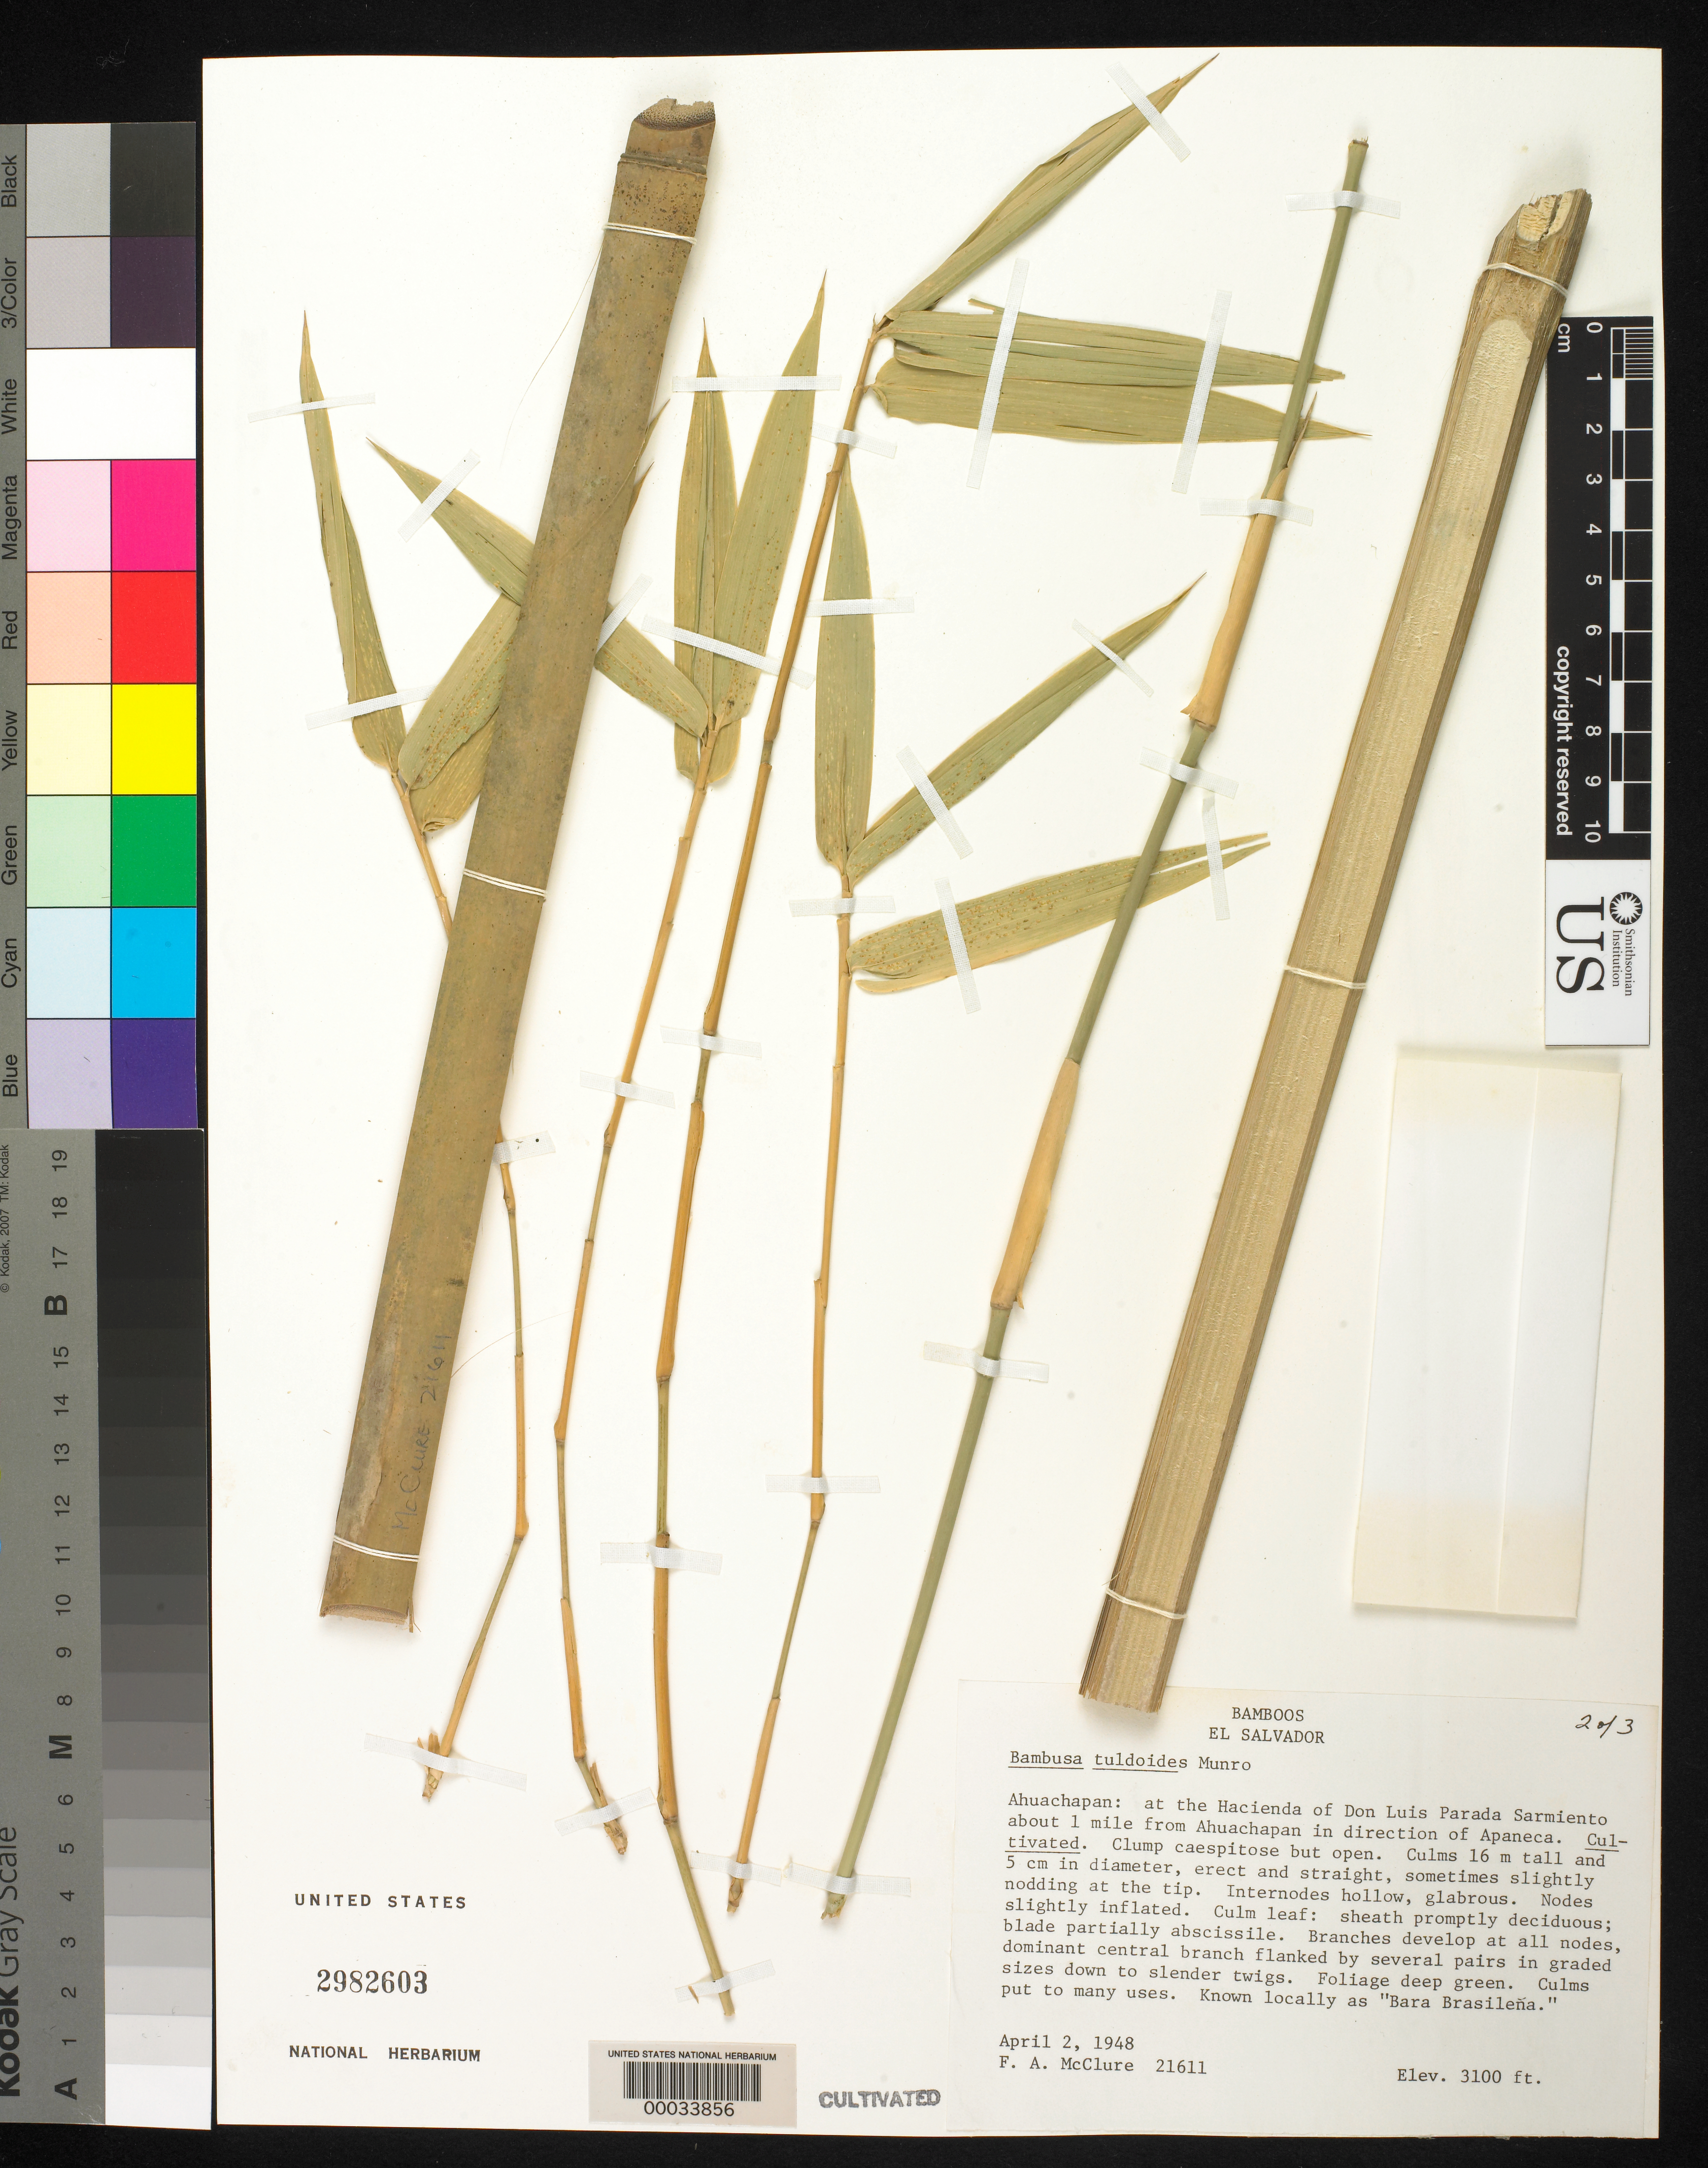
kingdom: Plantae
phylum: Tracheophyta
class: Liliopsida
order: Poales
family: Poaceae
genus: Bambusa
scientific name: Bambusa tuldoides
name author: Munro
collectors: J. N. Rose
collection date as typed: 11 Sep 1920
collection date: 1920-09-11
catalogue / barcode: US 2982603